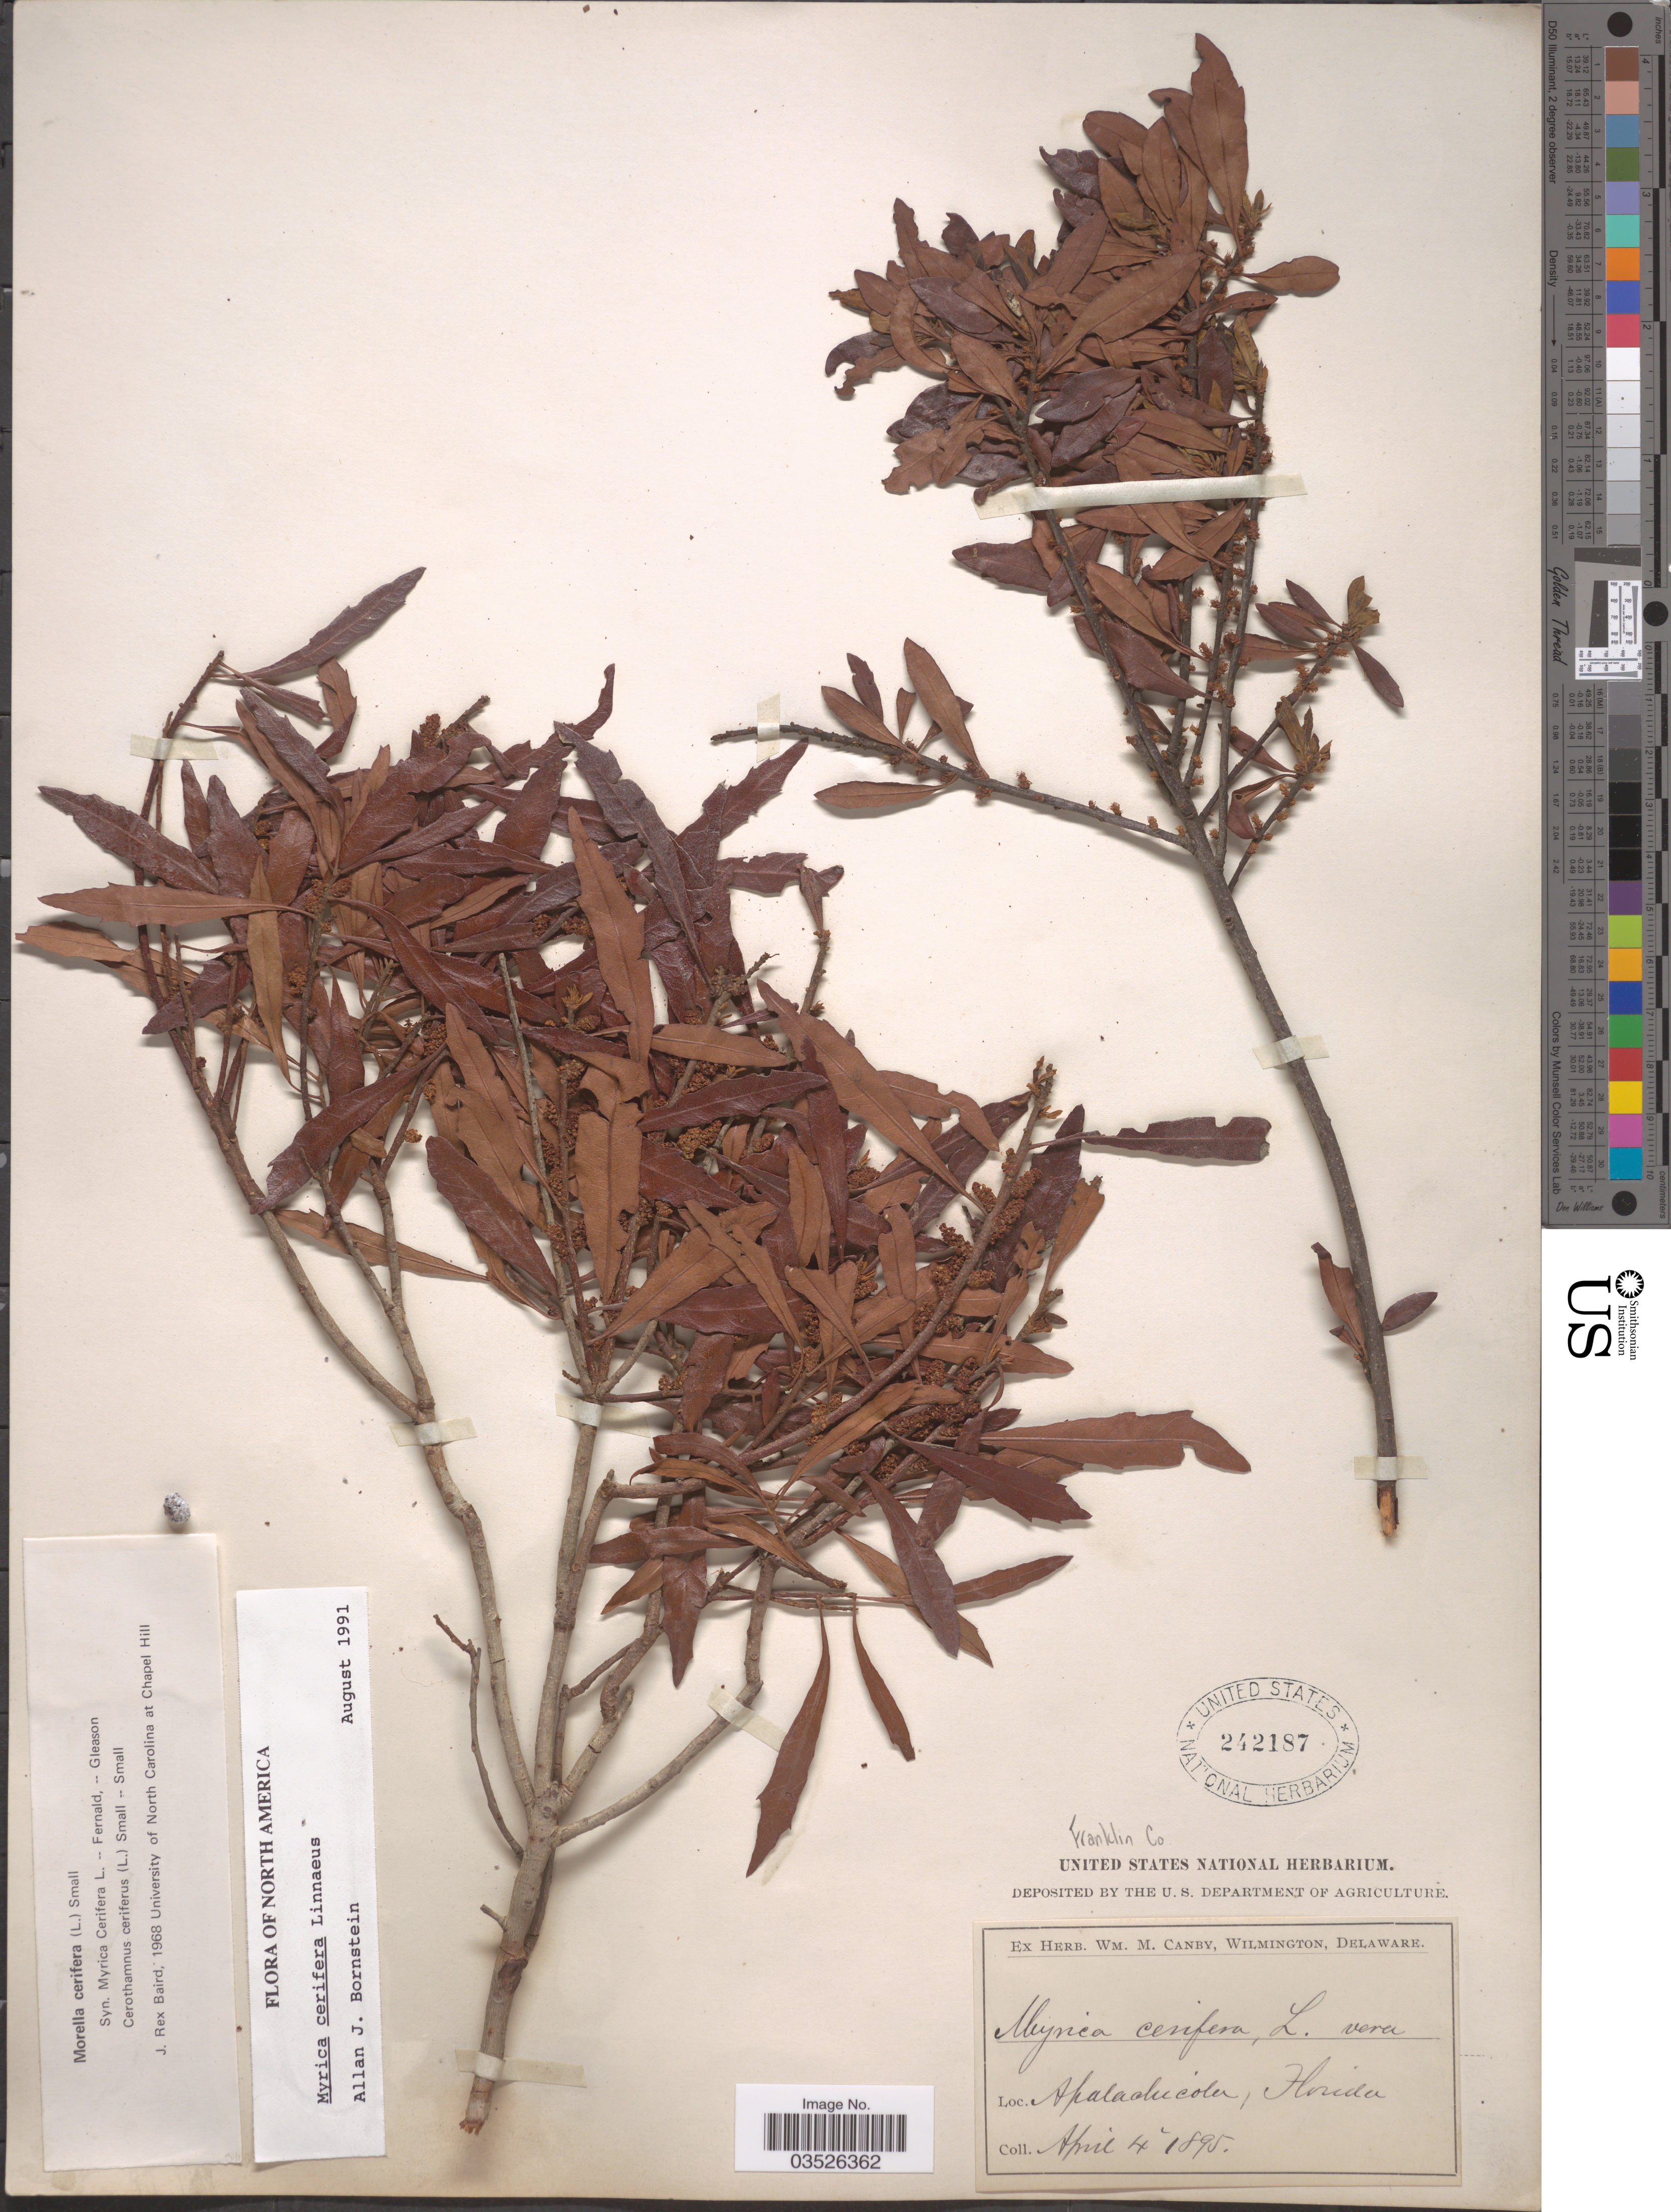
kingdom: Plantae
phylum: Tracheophyta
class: Magnoliopsida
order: Fagales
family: Myricaceae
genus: Morella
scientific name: Morella cerifera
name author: (L.) Small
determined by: Baird, James Rex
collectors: ex herb. W.M. Canby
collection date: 1895-04-04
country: United States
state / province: Florida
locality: Franklin Co. Apalachicola.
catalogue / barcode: US 242187